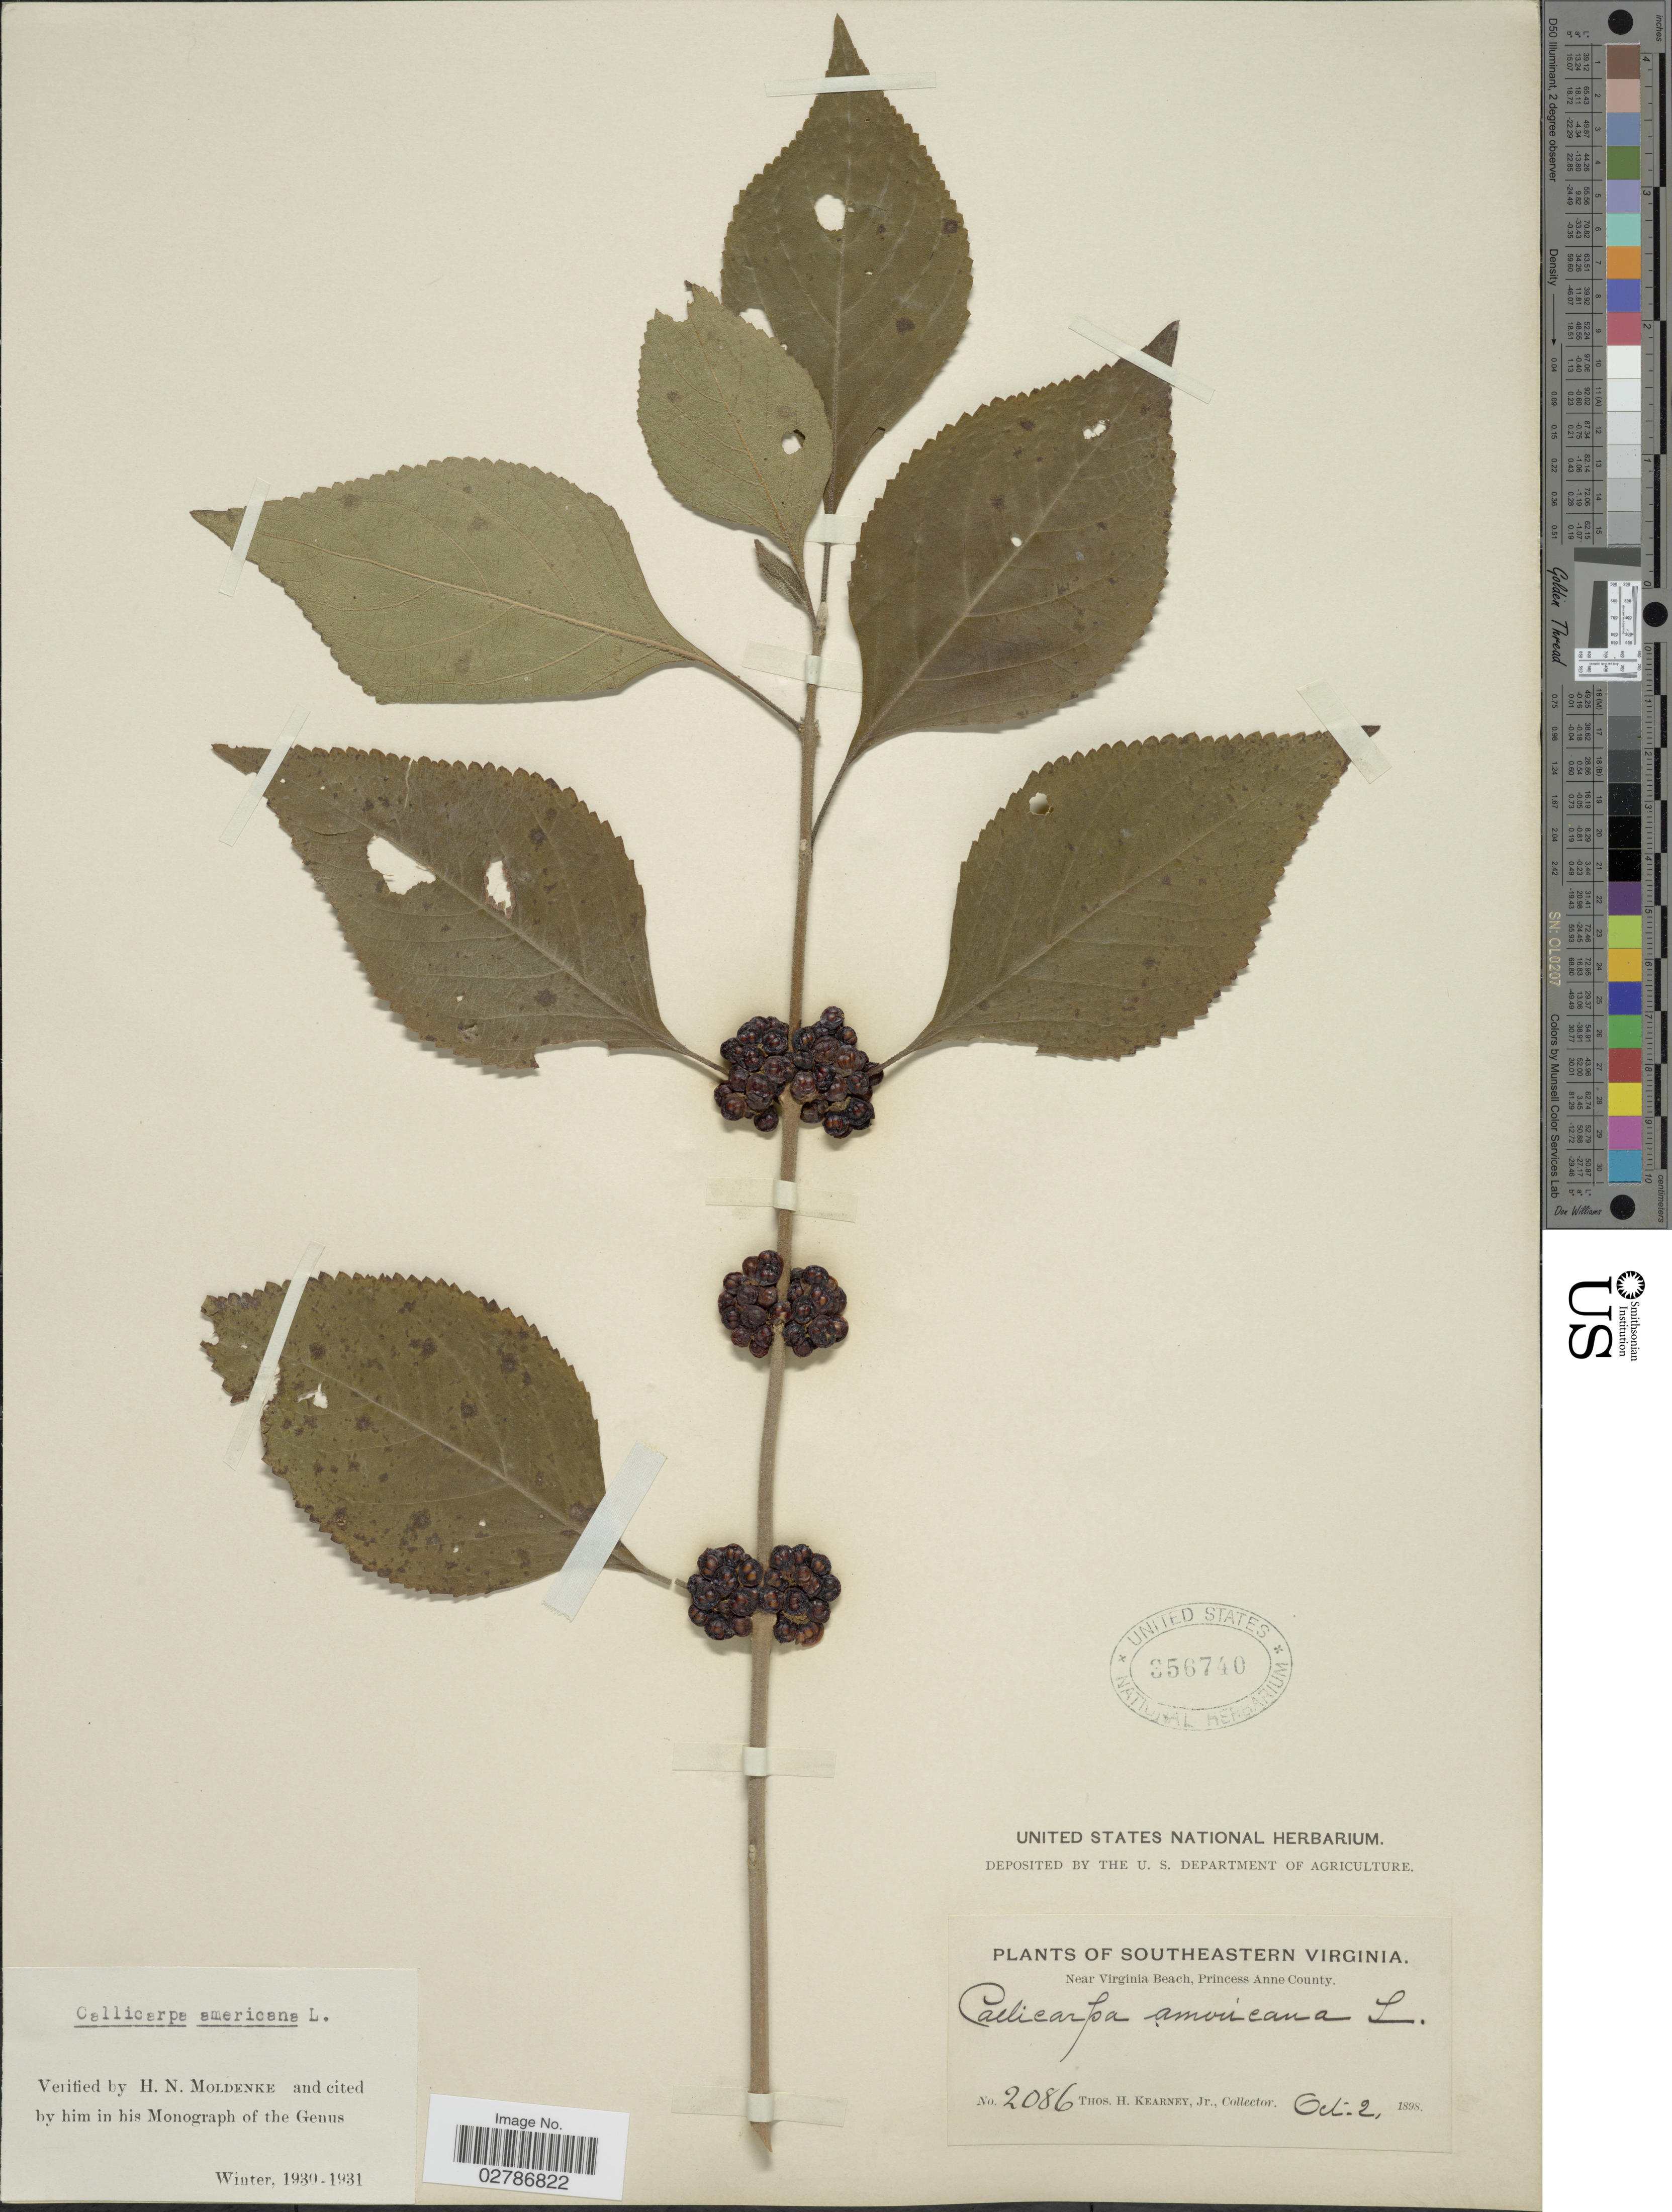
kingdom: Plantae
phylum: Tracheophyta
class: Magnoliopsida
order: Lamiales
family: Lamiaceae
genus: Callicarpa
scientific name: Callicarpa americana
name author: L.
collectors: T. H. Kearney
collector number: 2086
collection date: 1898-10-02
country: United States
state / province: Virginia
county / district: City of Virginia Beach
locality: Southeastern Virginia. Near Virginia beach, Princess Anne (=historic county name) County.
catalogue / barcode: US 356740